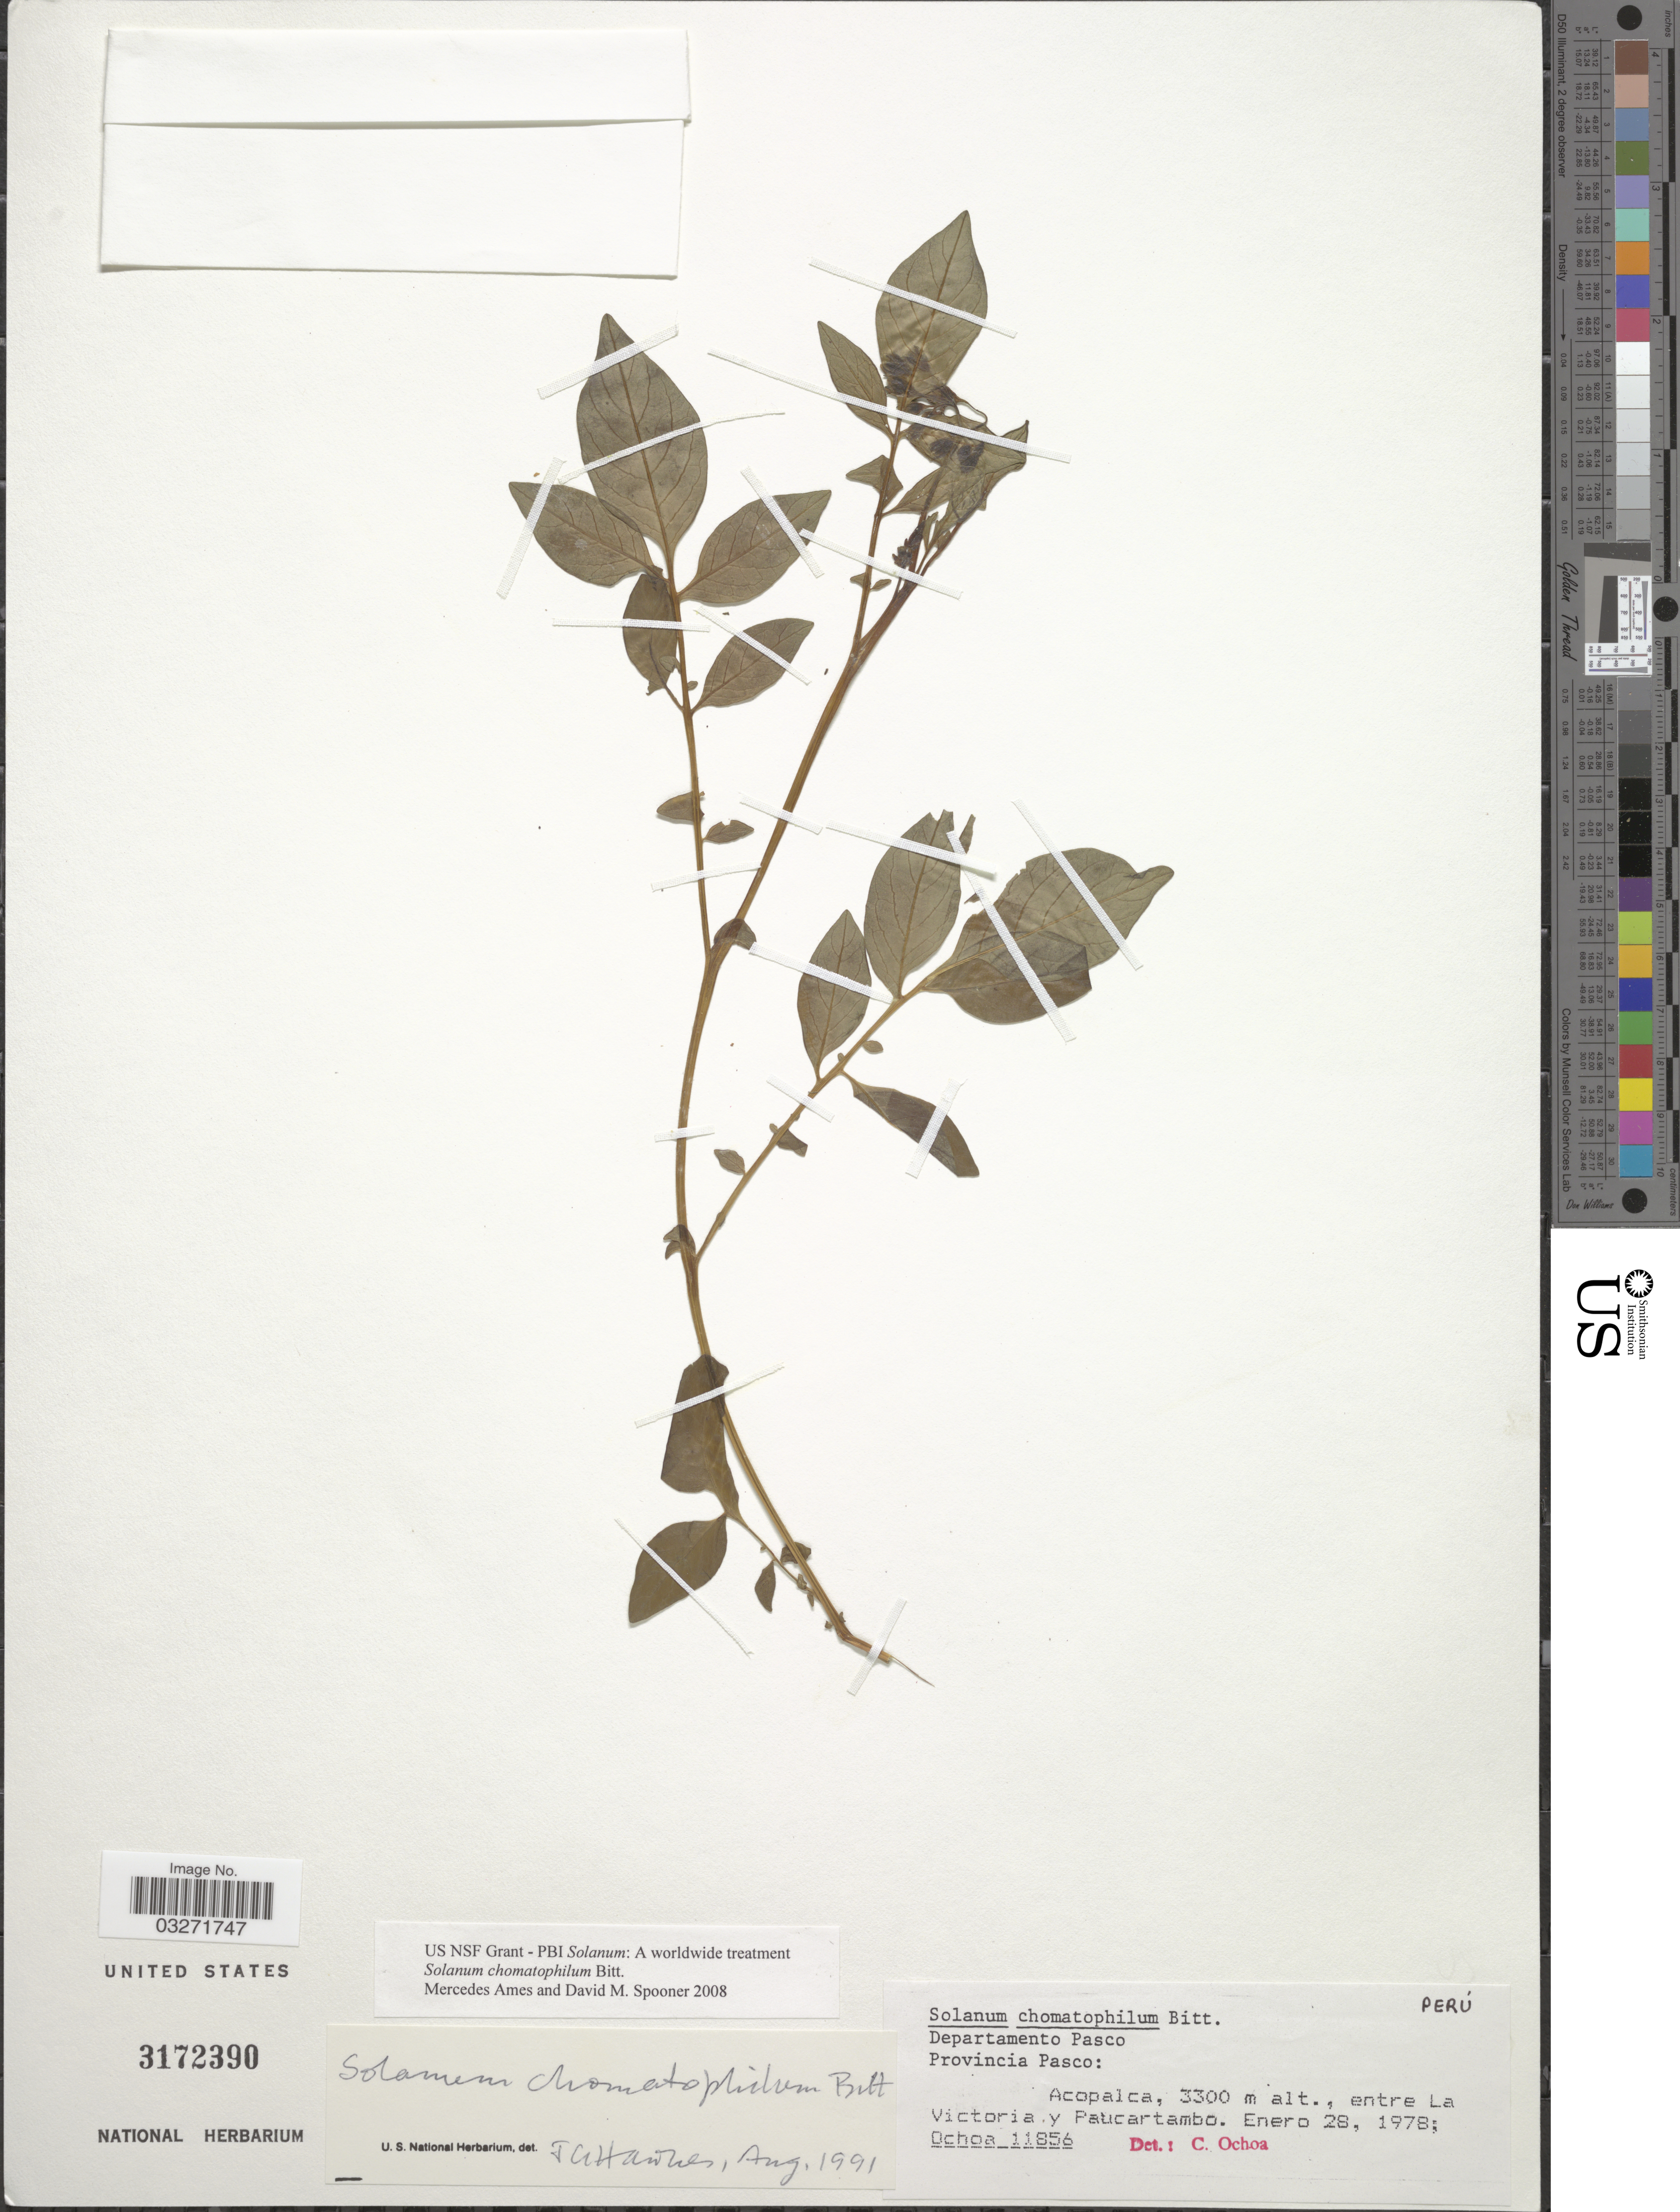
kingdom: Plantae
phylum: Tracheophyta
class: Magnoliopsida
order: Solanales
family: Solanaceae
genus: Solanum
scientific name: Solanum chomatophilum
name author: Bitter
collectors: -. Ochoa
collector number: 11856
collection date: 1978-01-28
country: Peru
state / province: Pasco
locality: Departamento Pasco. Provincia Pasco: Acopalca, entre La Victoria y Paucartambo.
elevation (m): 3300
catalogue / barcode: US 3172390